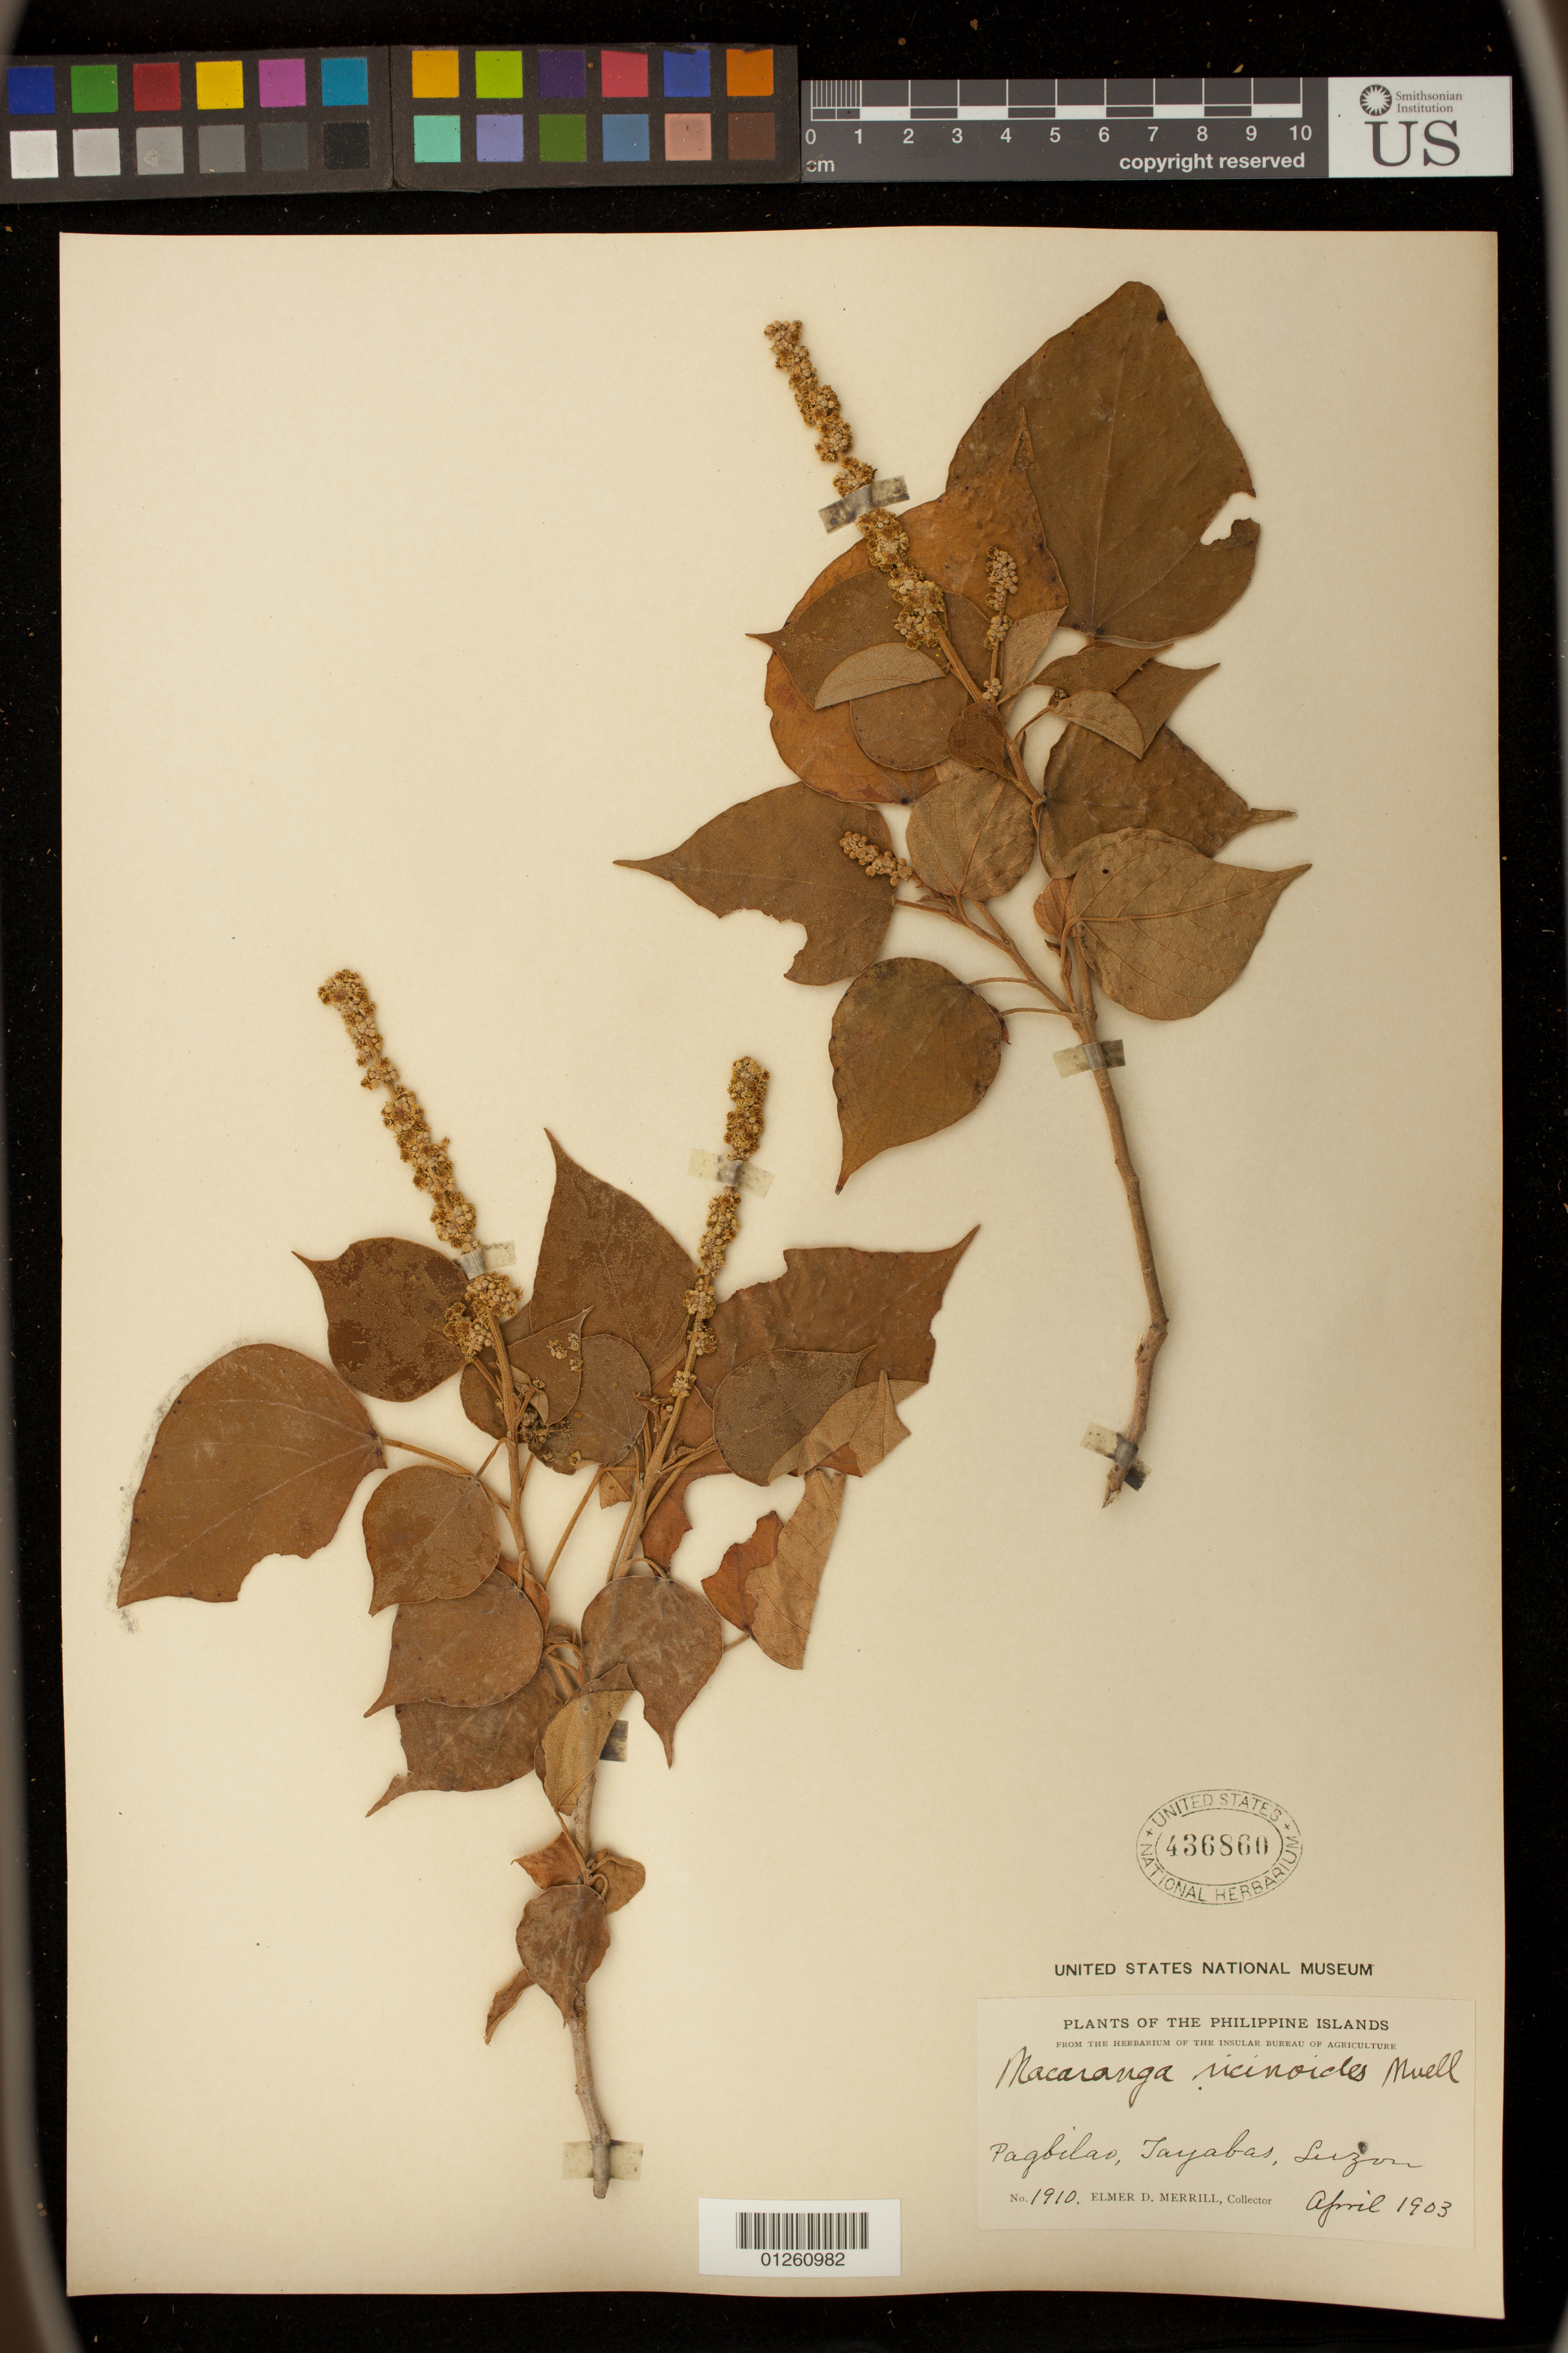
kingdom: Plantae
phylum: Tracheophyta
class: Magnoliopsida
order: Malpighiales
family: Euphorbiaceae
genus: Mallotus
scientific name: Mallotus ricinoides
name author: (Pers.) Müll. Arg.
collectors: E. D. Merrill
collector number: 1910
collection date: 1903-04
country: Philippines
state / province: Calabarzon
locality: Pagbilao, Tayabas, Luzon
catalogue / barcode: US 436860